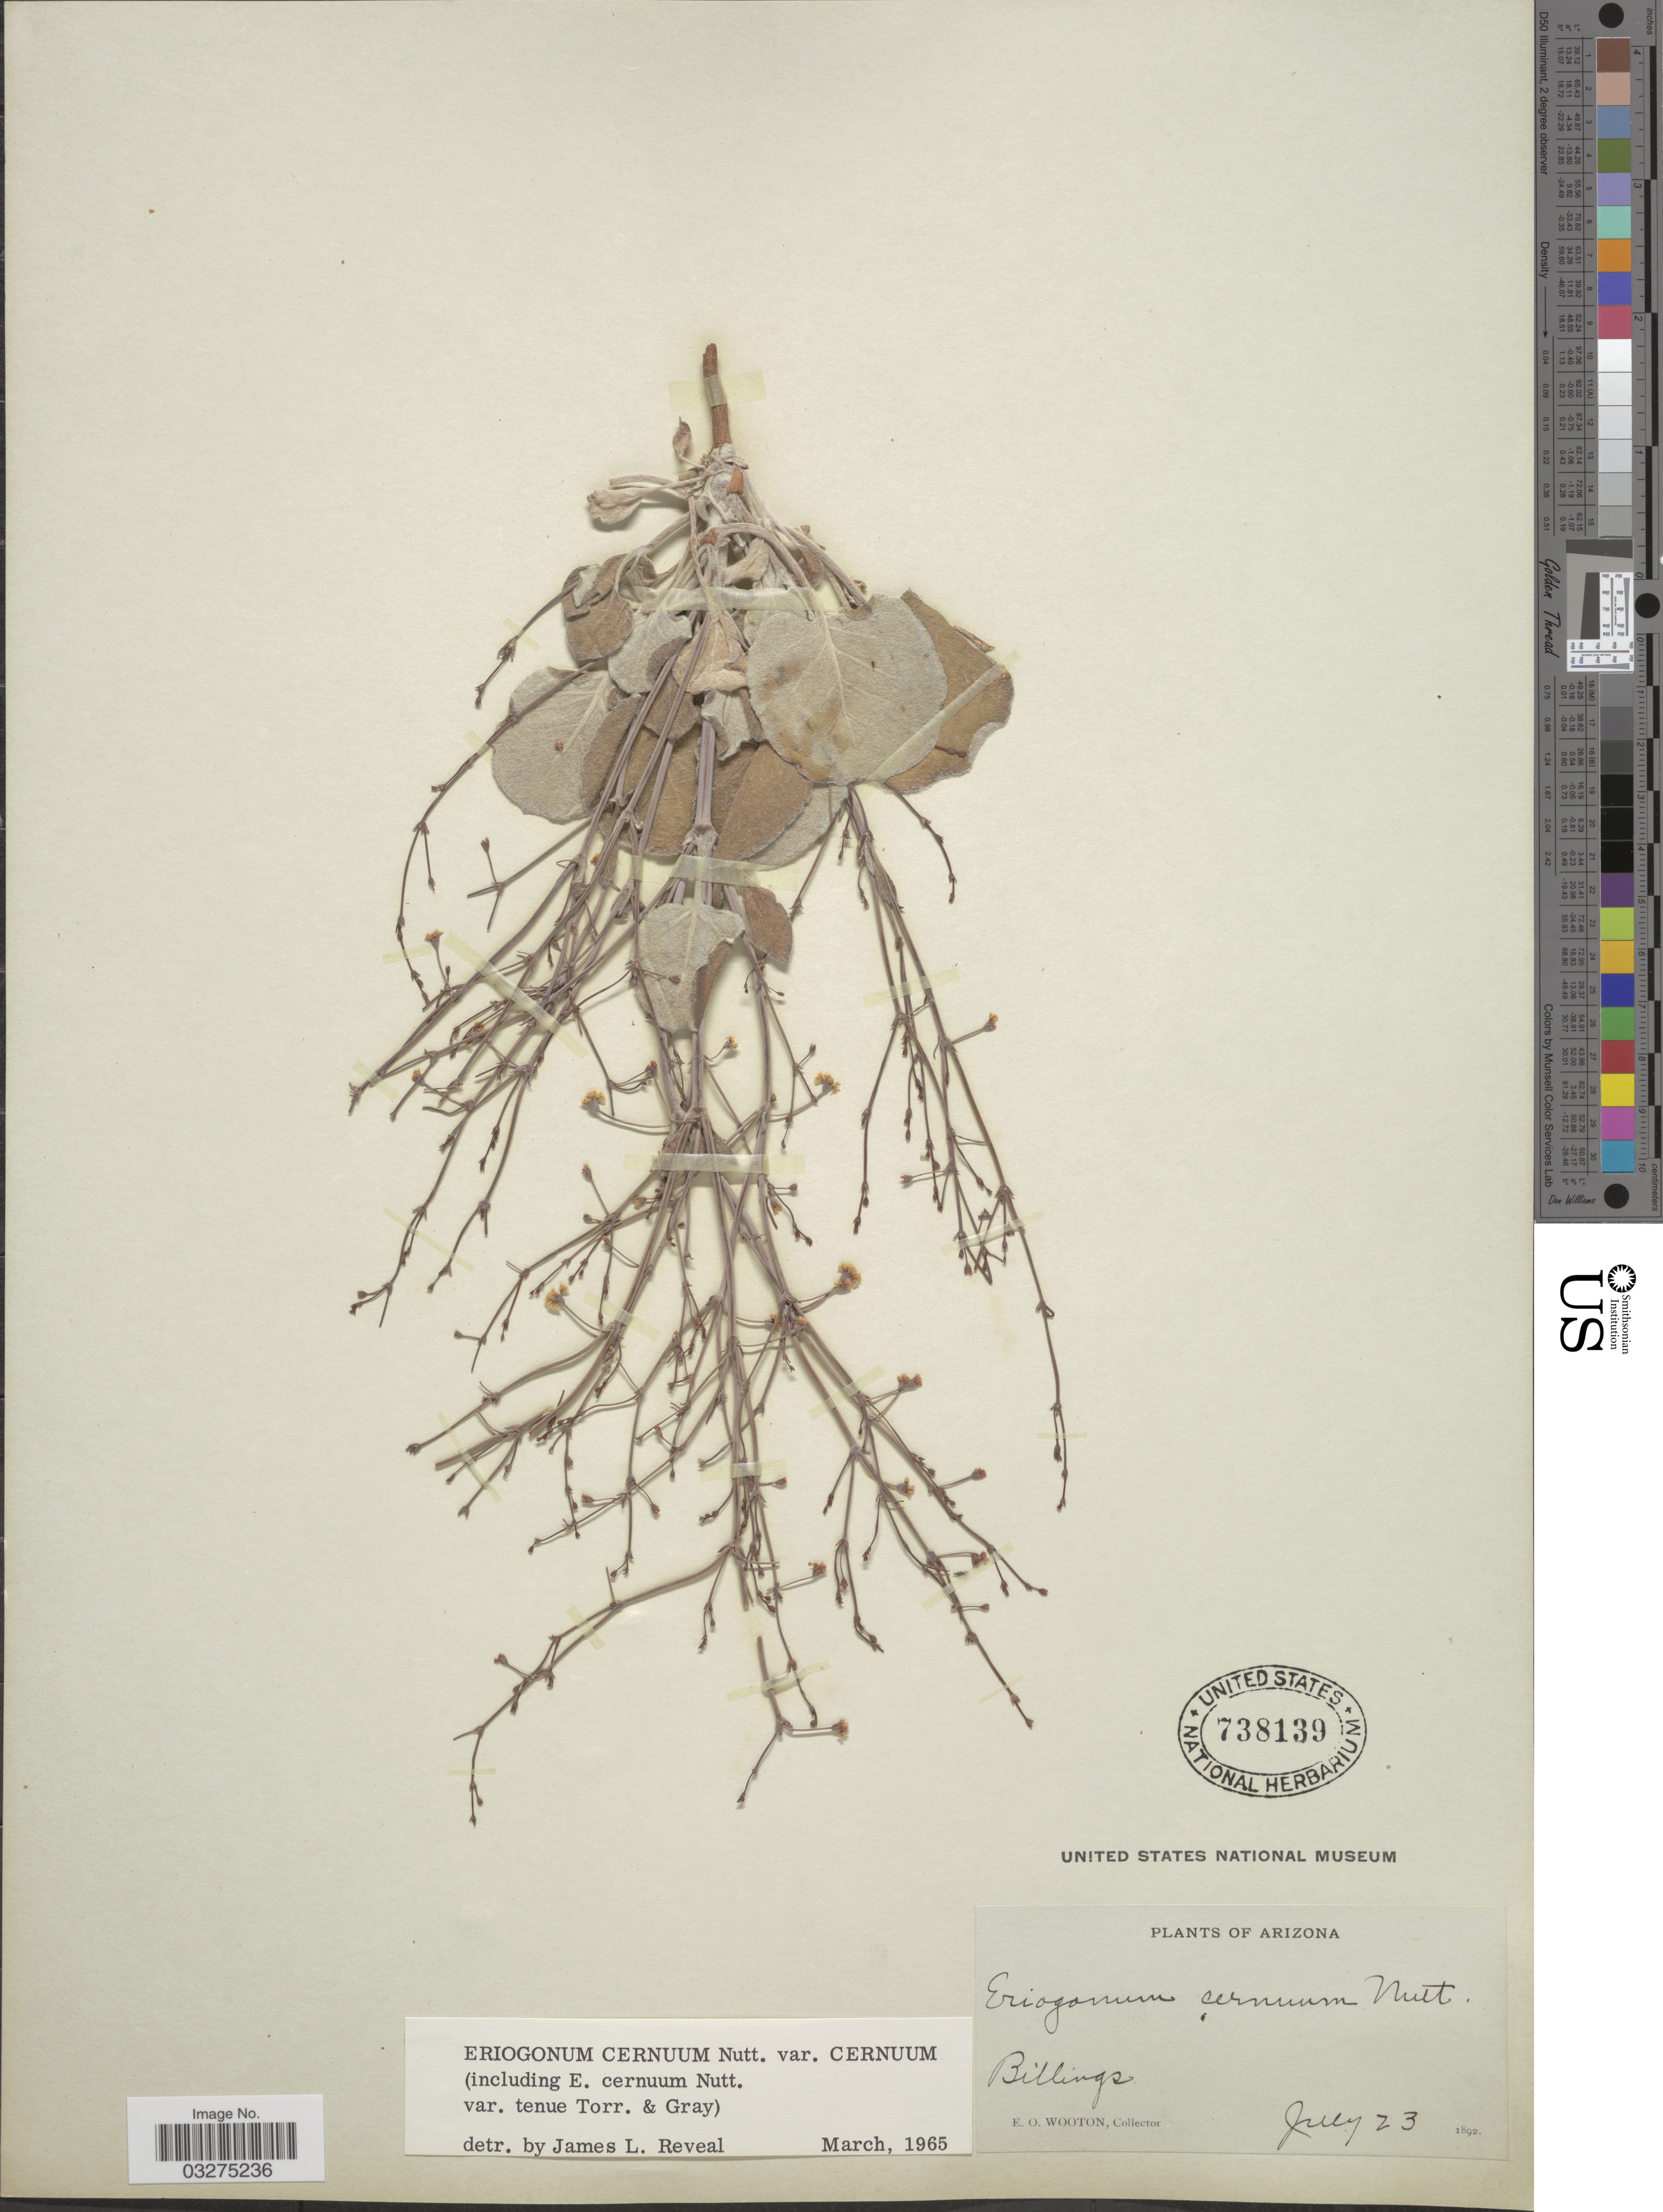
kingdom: Plantae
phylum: Tracheophyta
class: Magnoliopsida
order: Caryophyllales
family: Polygonaceae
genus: Eriogonum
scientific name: Eriogonum cernuum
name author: Nutt.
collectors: E. O. Wooton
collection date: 1892-07-23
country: United States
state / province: Arizona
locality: Billings.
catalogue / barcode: US 738139